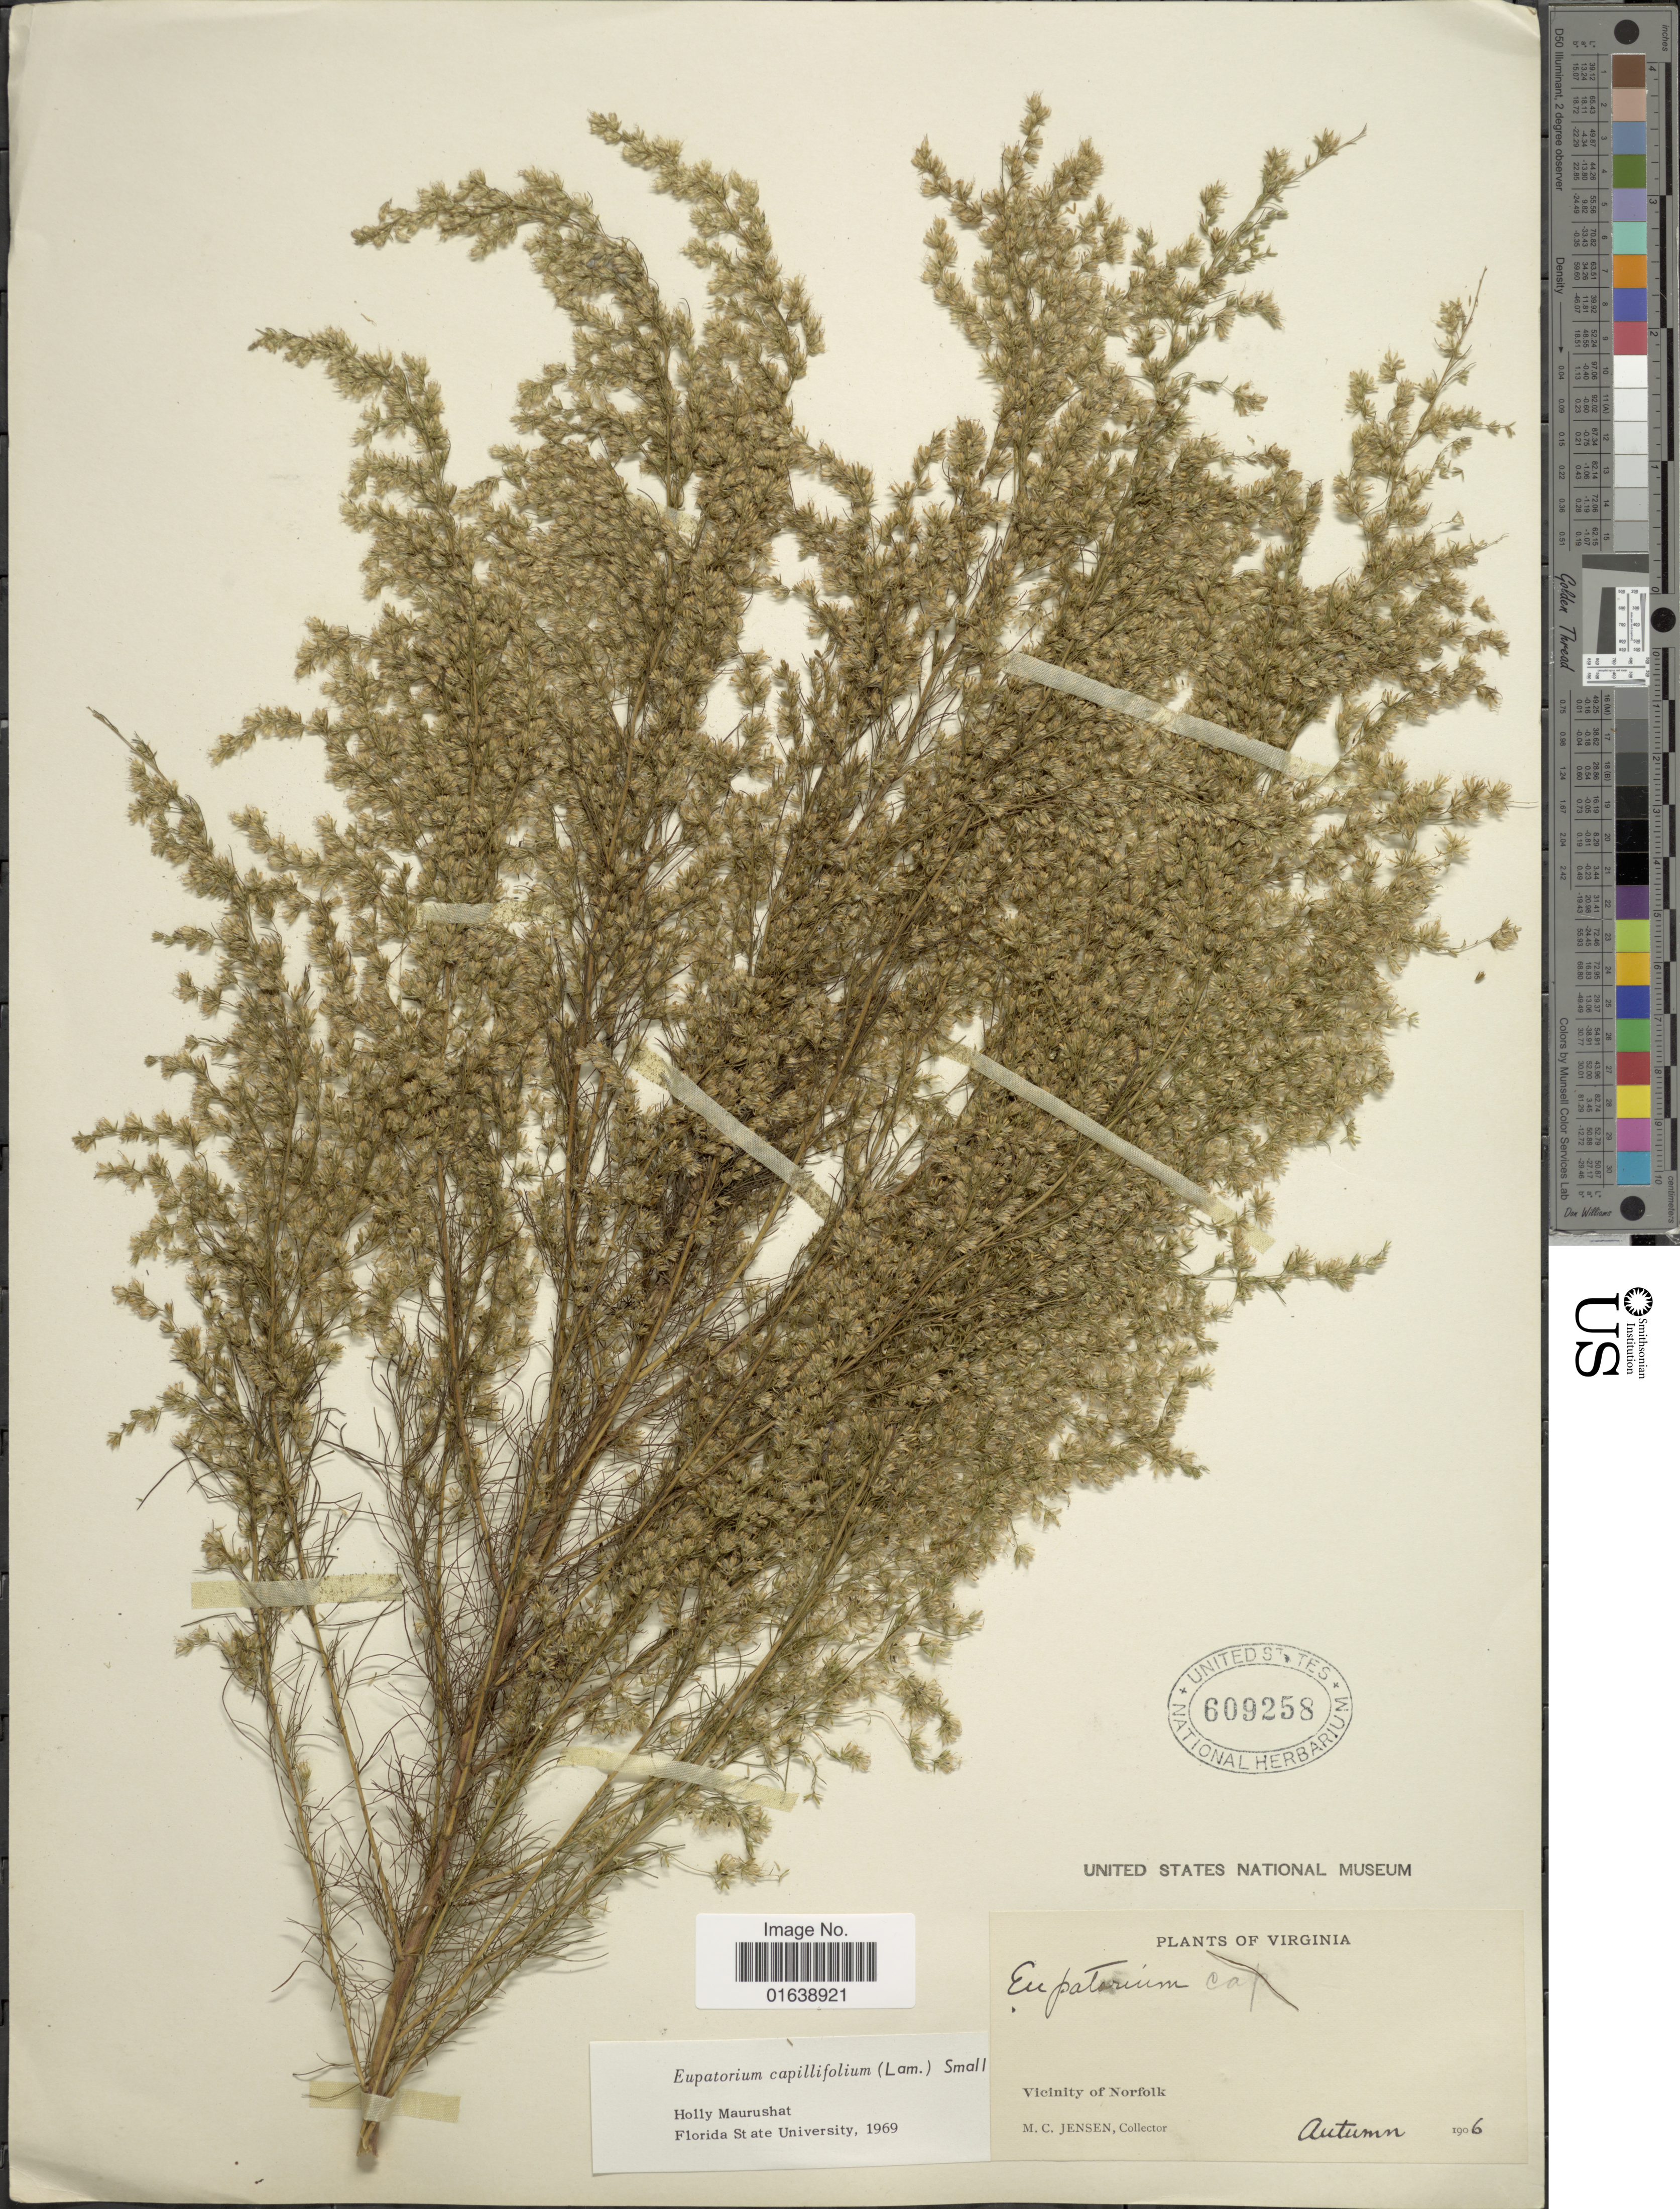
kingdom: Plantae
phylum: Tracheophyta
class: Magnoliopsida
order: Asterales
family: Asteraceae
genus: Eupatorium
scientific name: Eupatorium capillifolium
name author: (Lam.) Small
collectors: M. C. Jensen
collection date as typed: Autum 6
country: United States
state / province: Virginia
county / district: City of Norfolk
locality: Vicinity of Norfolk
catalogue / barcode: US 609258